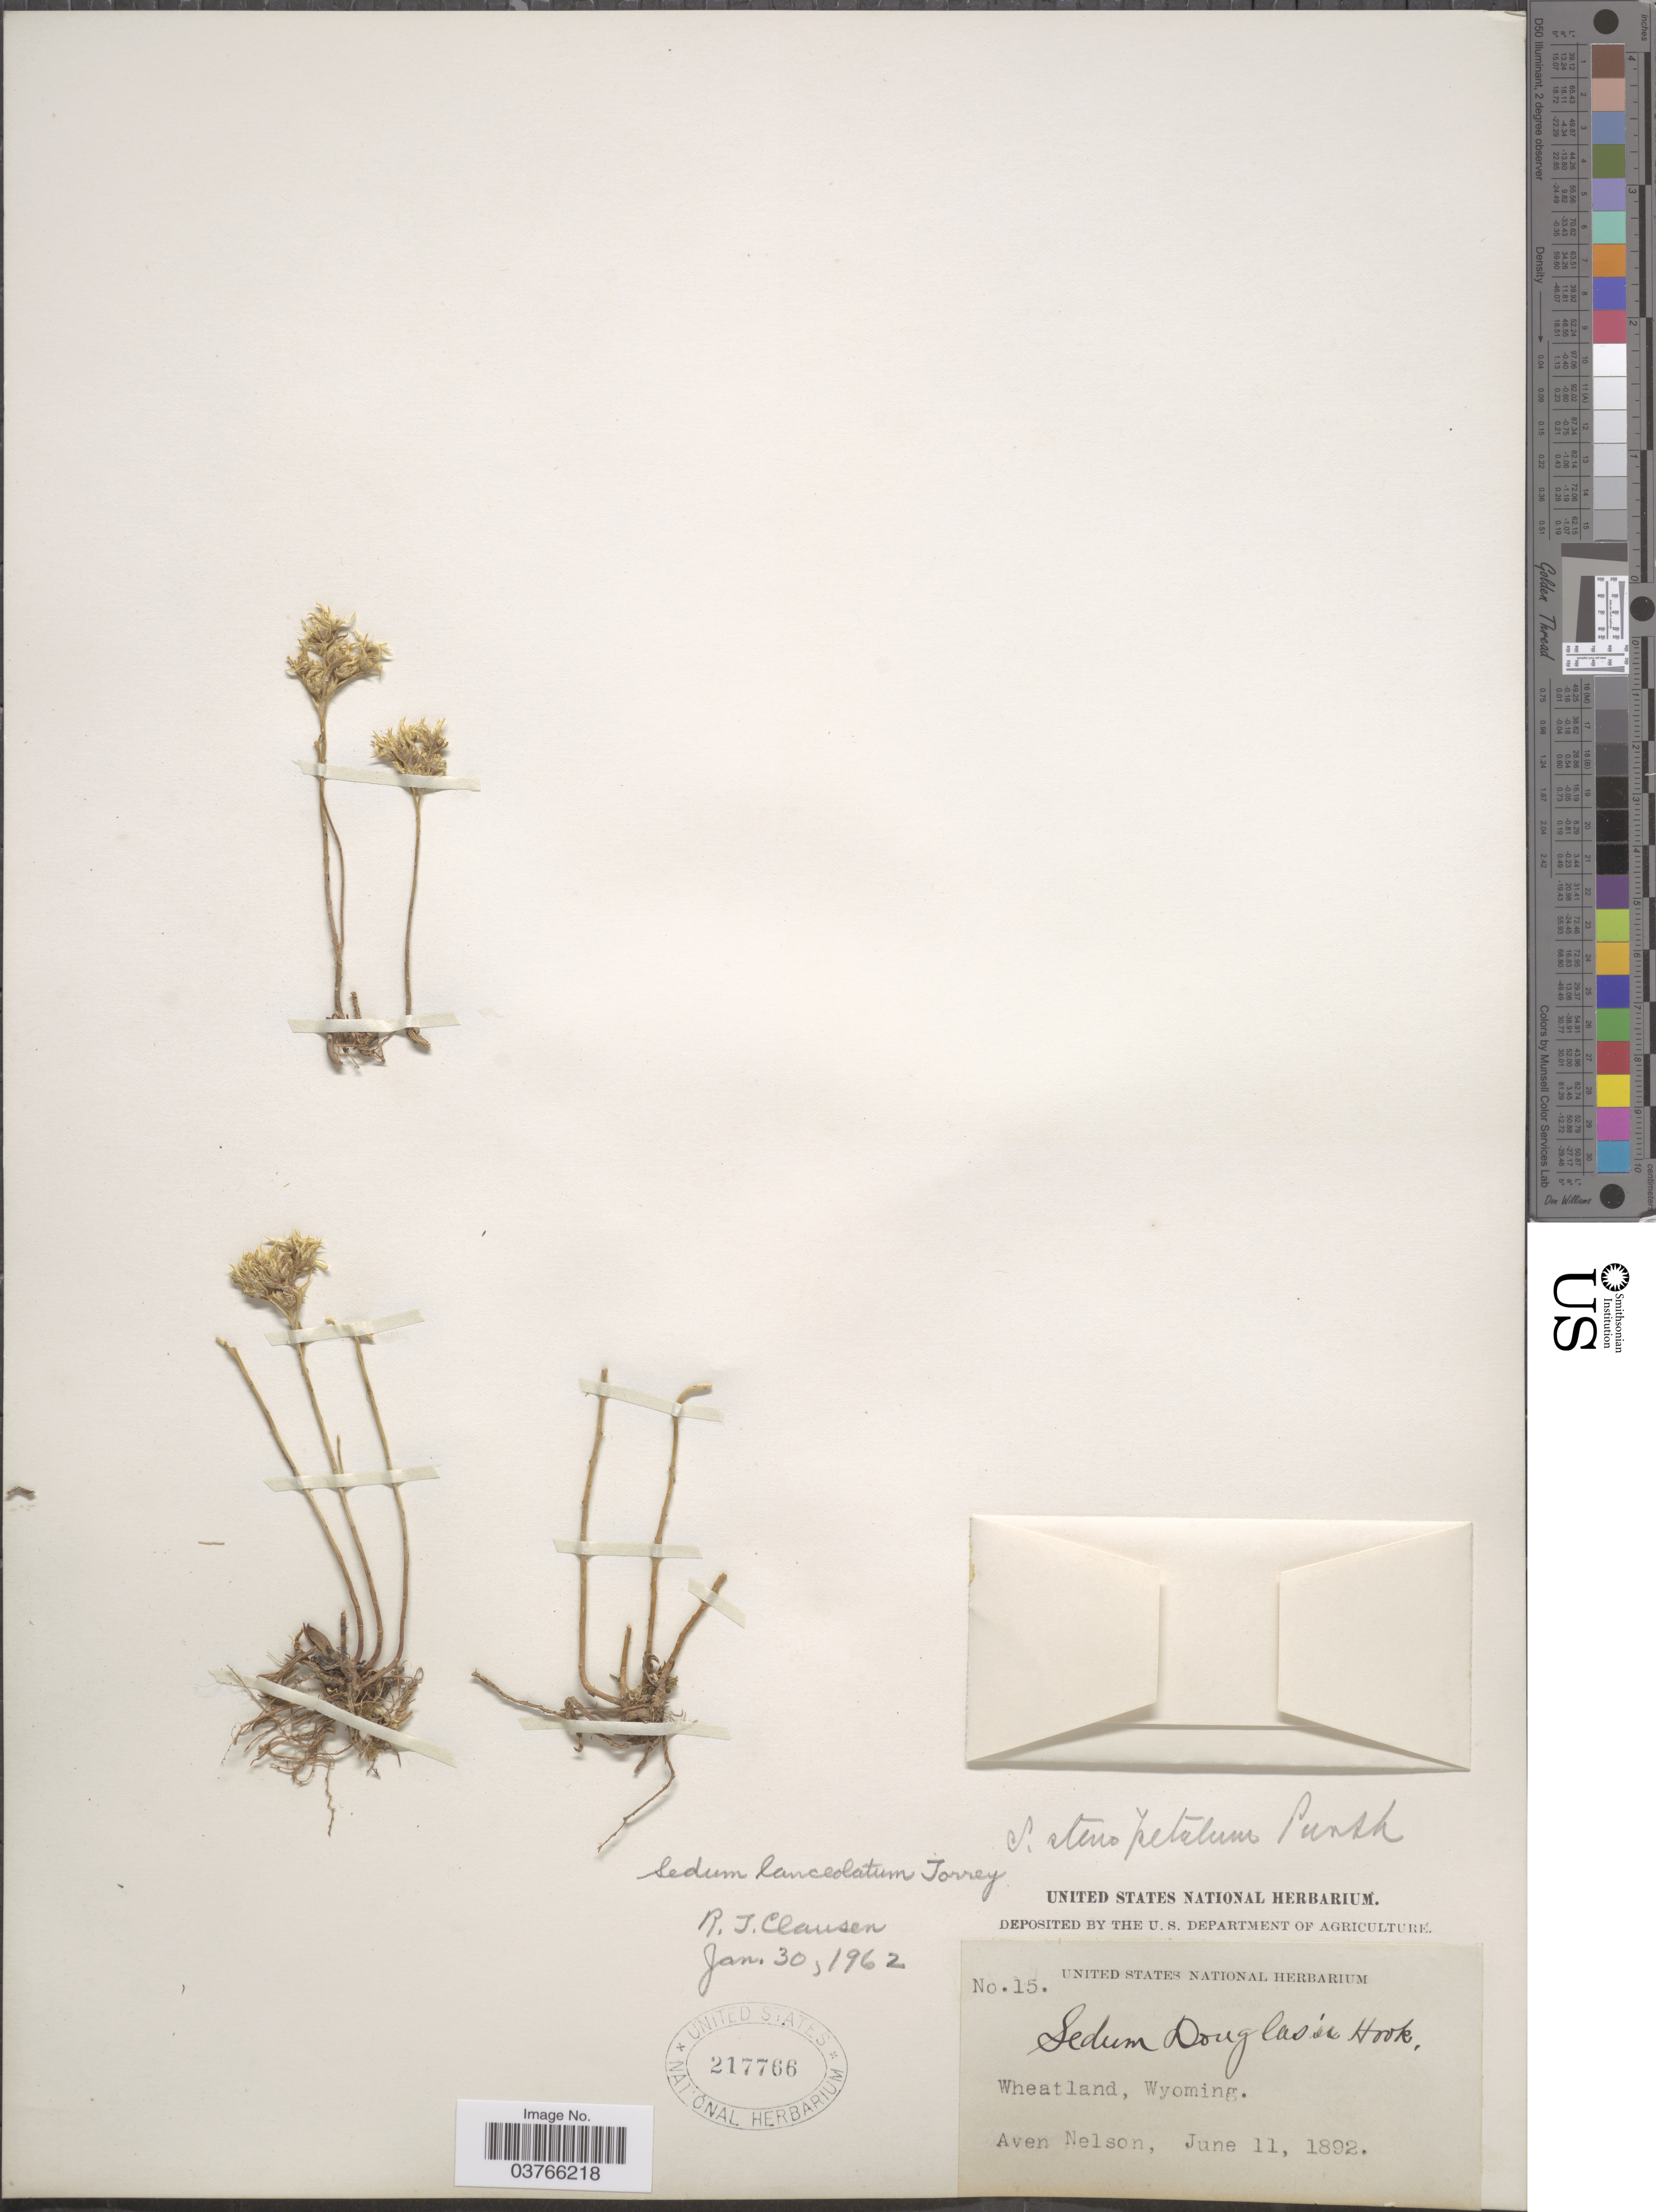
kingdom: Plantae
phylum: Tracheophyta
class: Magnoliopsida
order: Saxifragales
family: Crassulaceae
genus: Sedum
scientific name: Sedum lanceolatum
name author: Torr.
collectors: A. Nelson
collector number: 15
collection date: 1892-06-11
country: United States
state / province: Wyoming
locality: Wheatland.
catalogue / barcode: US 217766